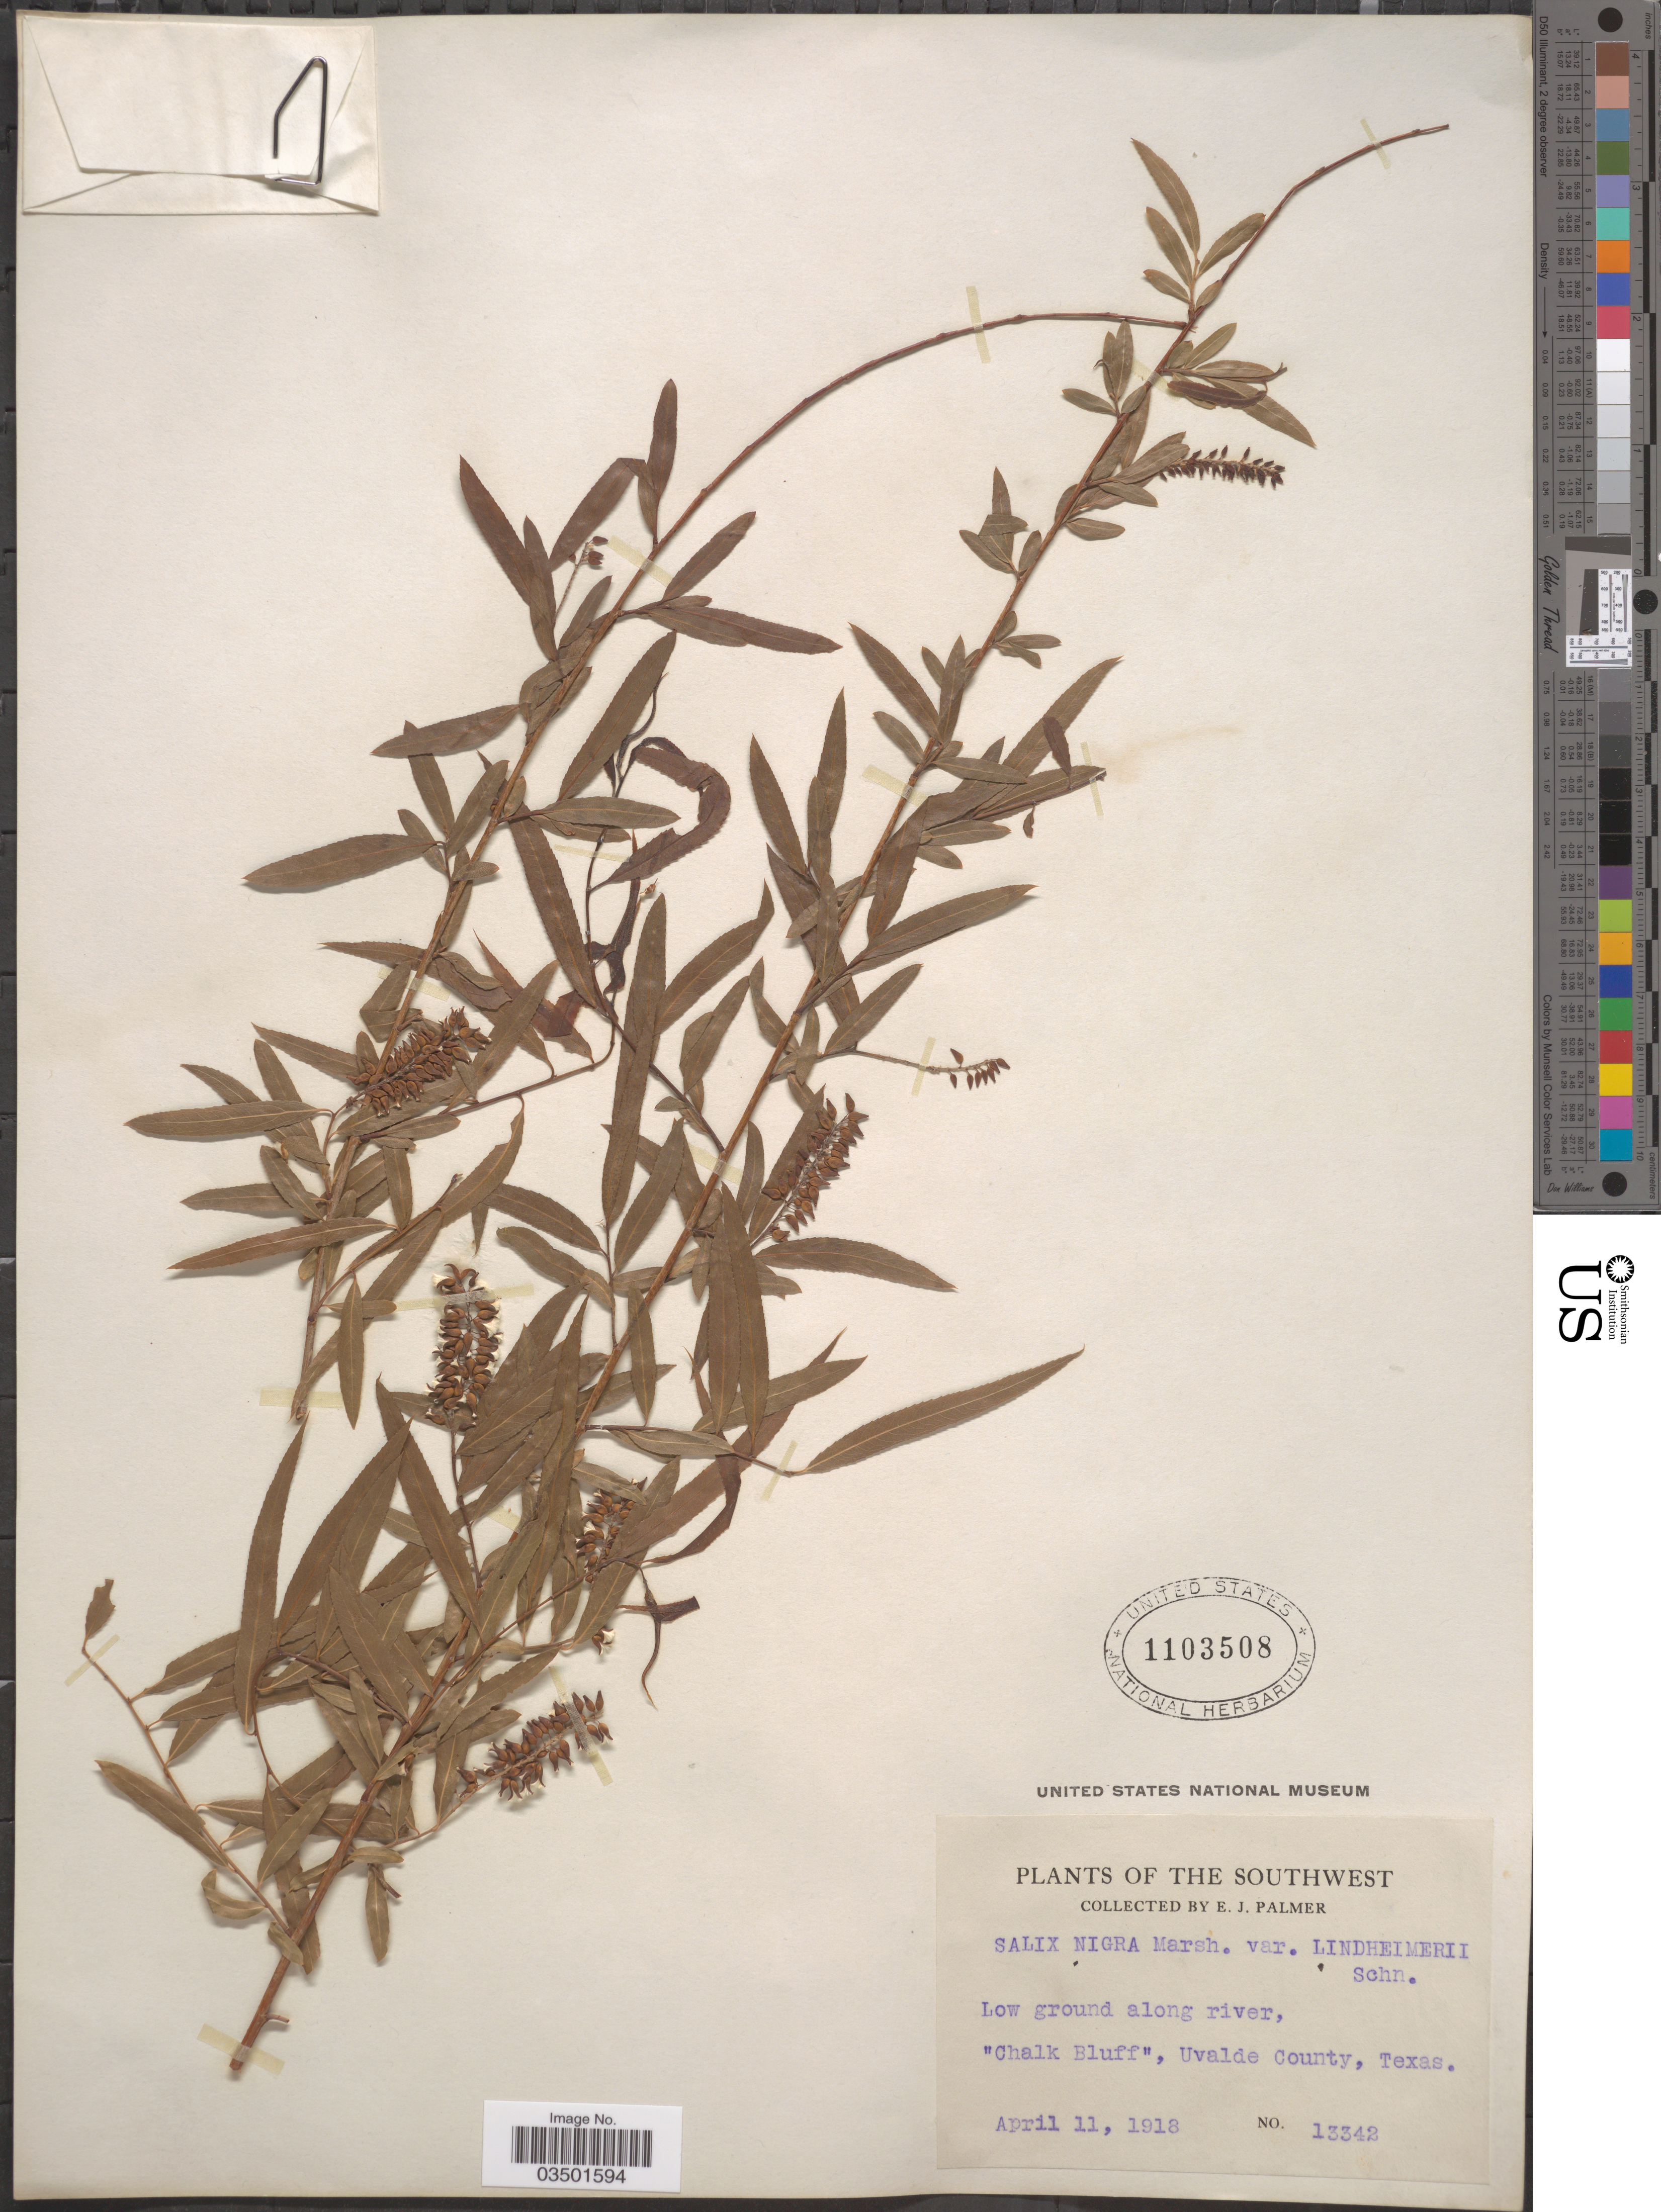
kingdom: Plantae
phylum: Tracheophyta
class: Magnoliopsida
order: Malpighiales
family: Salicaceae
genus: Salix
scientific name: Salix nigra var. lindheimeri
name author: C.K. Schneid.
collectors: E. J. Palmer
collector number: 13342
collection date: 1918-04-11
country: United States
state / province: Texas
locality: The Southwest. Low ground along river, "Chalk Bluff", Uvalde County.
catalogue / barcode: US 1103508